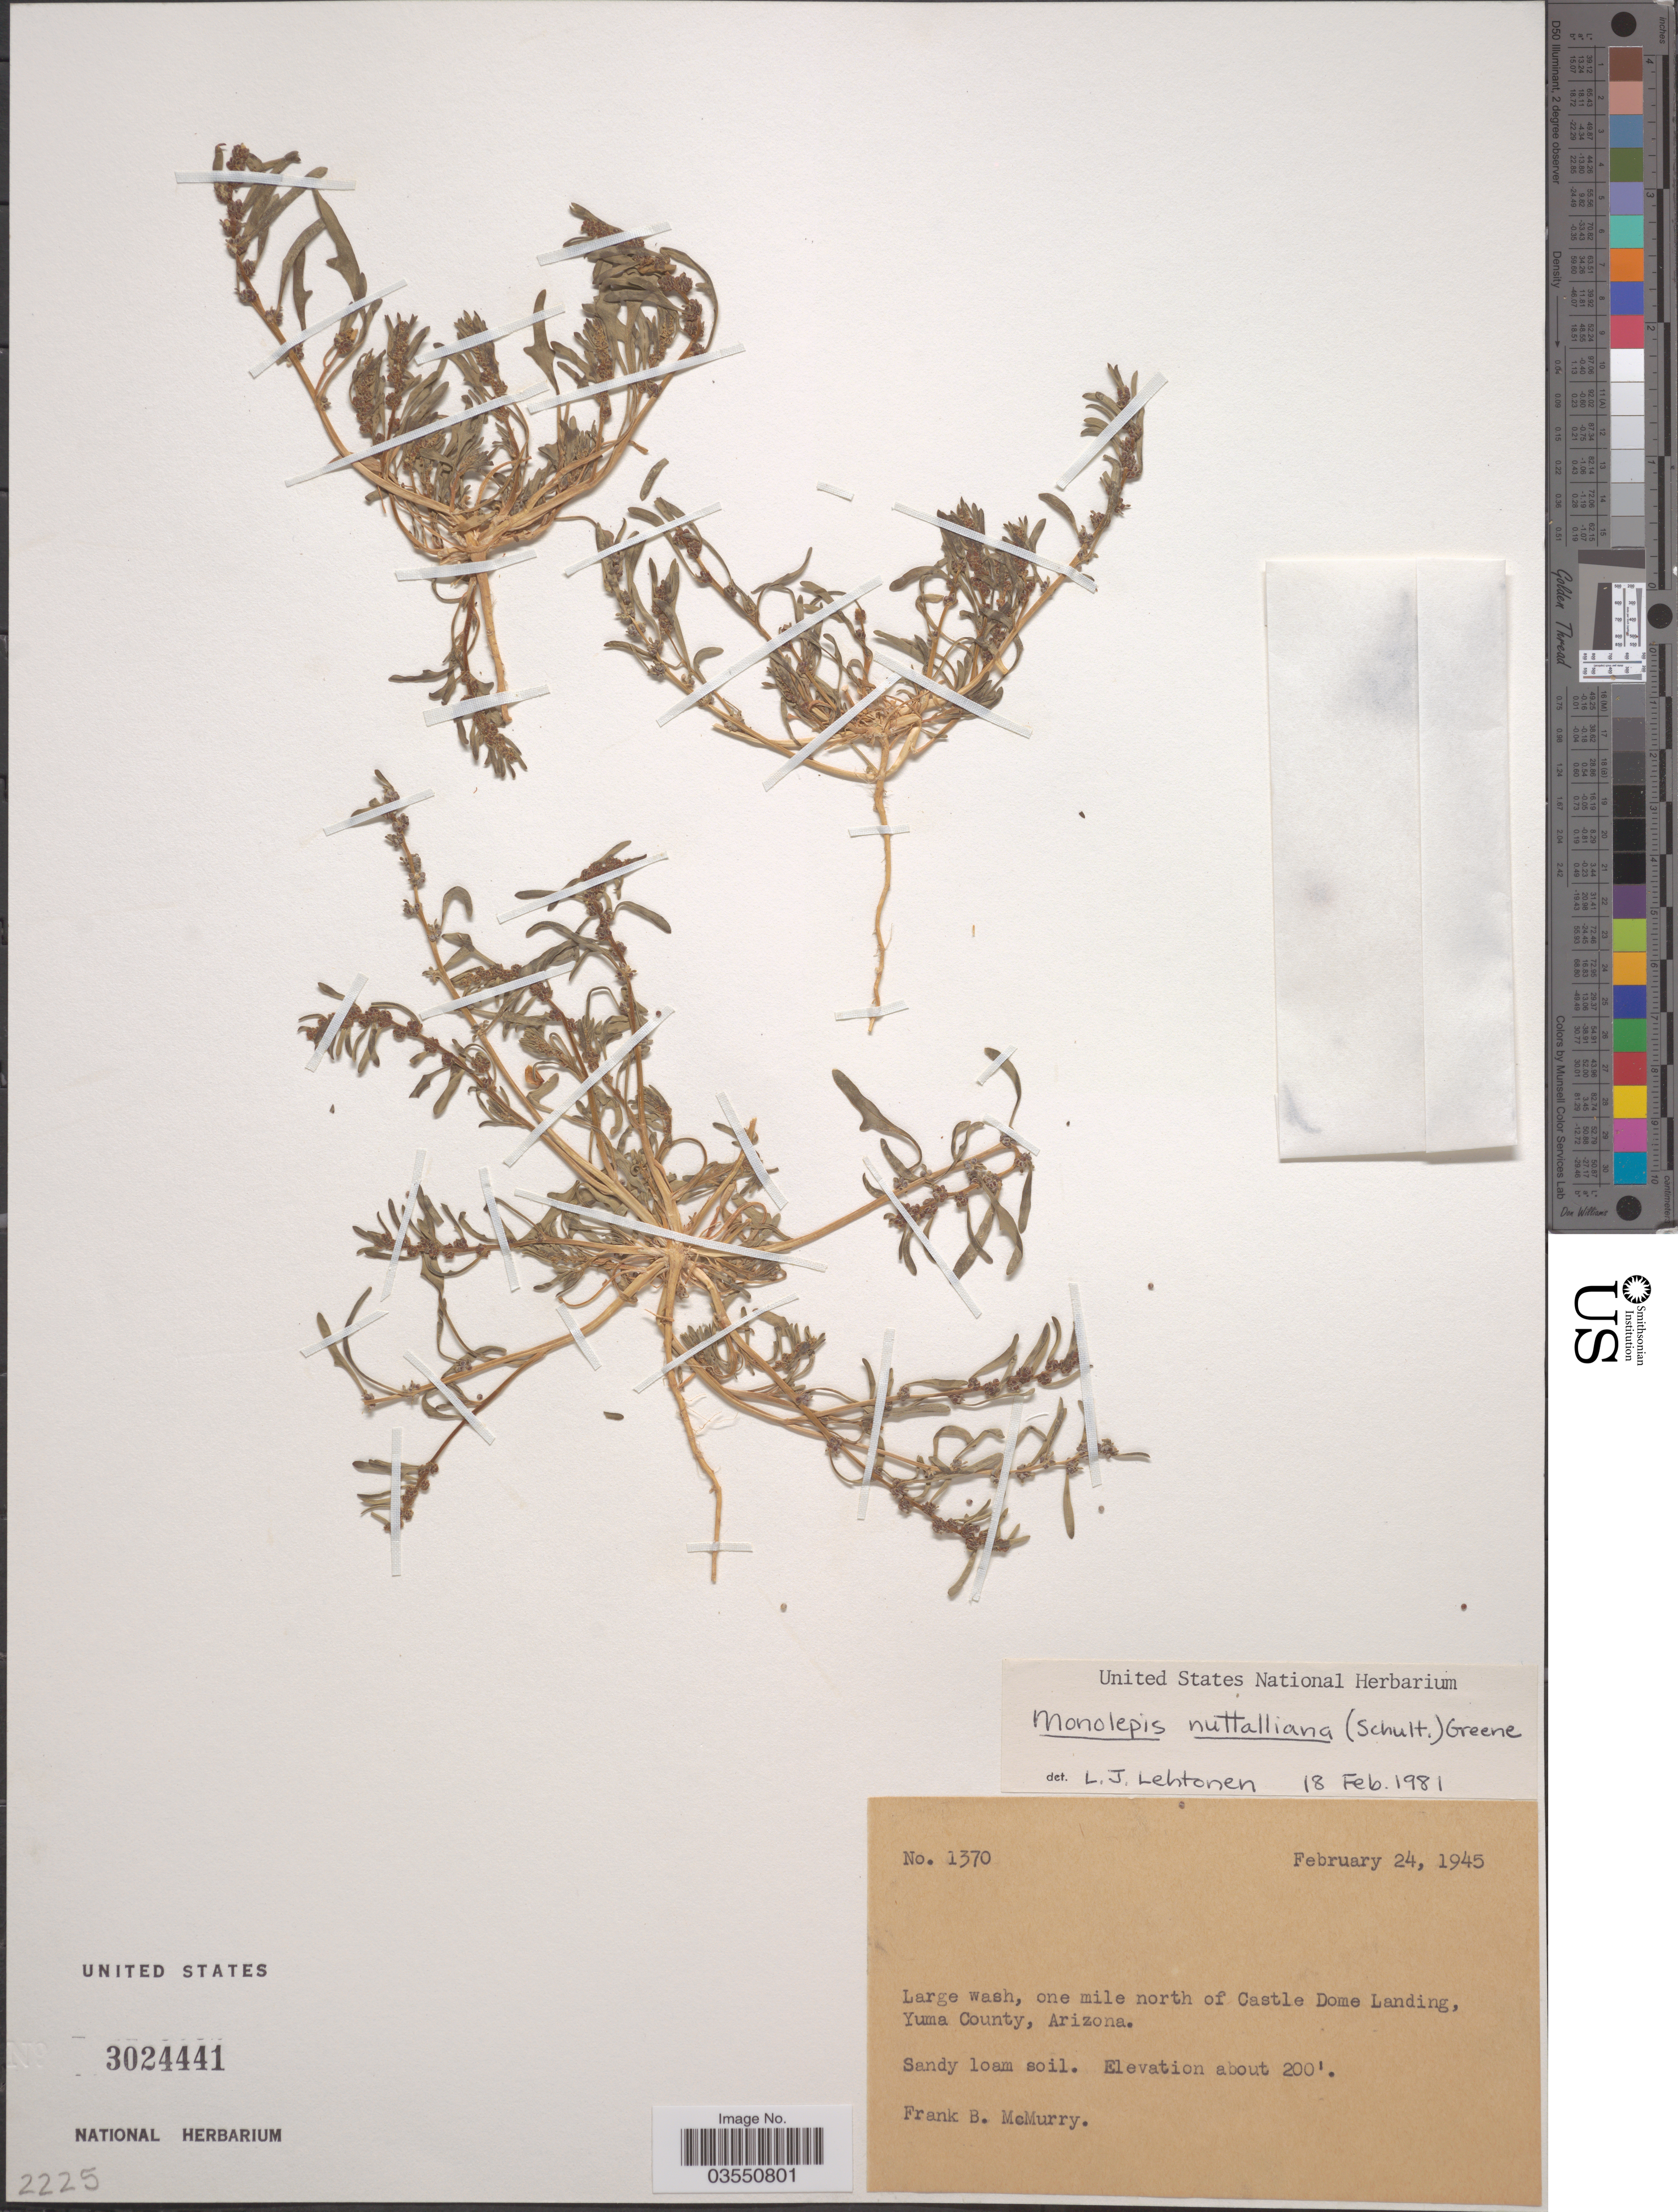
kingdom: Plantae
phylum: Tracheophyta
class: Magnoliopsida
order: Caryophyllales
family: Amaranthaceae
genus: Blitum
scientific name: Blitum nuttallianum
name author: Schult.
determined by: U.S. National Herbarium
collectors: F. B. McMurry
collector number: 1370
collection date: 1945-02-24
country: United States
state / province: Arizona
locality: One mile north of Castle Dome Landing, Yuma County.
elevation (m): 61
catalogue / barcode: US 3024441